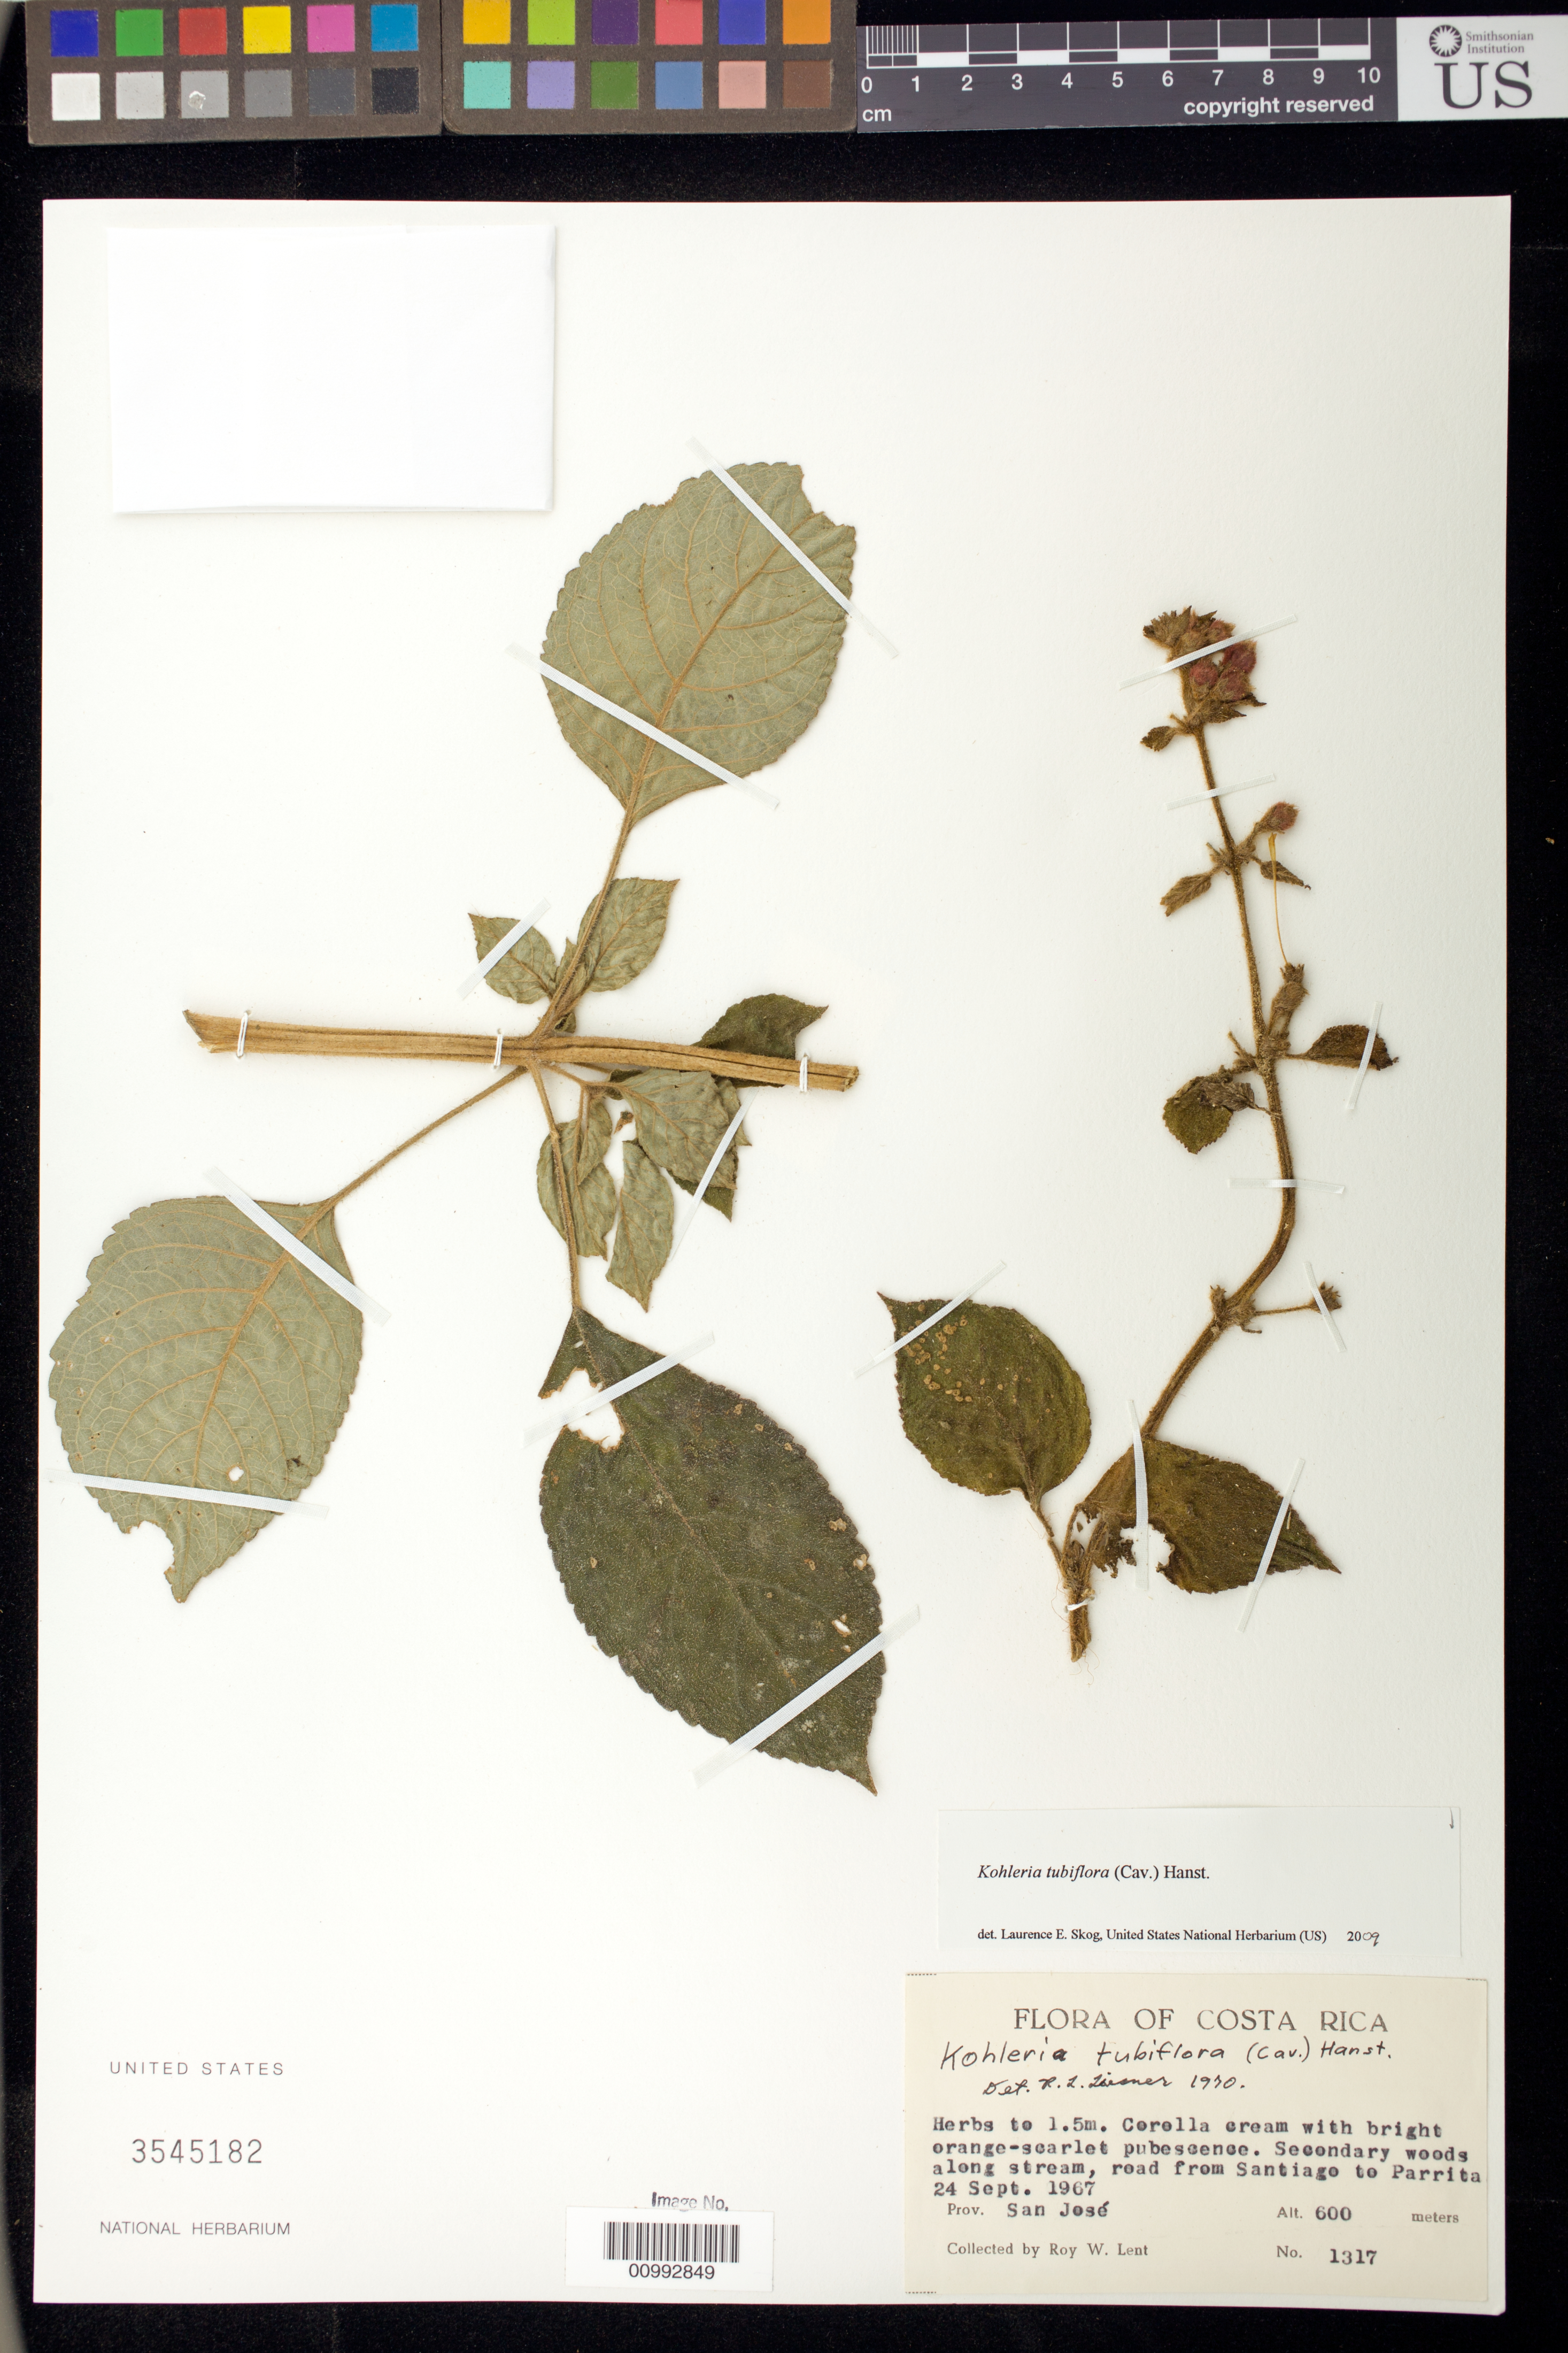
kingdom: Plantae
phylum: Tracheophyta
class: Magnoliopsida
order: Lamiales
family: Gesneriaceae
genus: Kohleria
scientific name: Kohleria tubiflora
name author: (Cav.) Hanst.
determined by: Skog, Laurence E.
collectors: R. W. Lent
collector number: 1317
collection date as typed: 24 Sep 1967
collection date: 1967-09-24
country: Costa Rica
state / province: San José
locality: Road from Santiago to Parrita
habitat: Secondary woods along stream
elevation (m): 600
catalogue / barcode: US 3545182